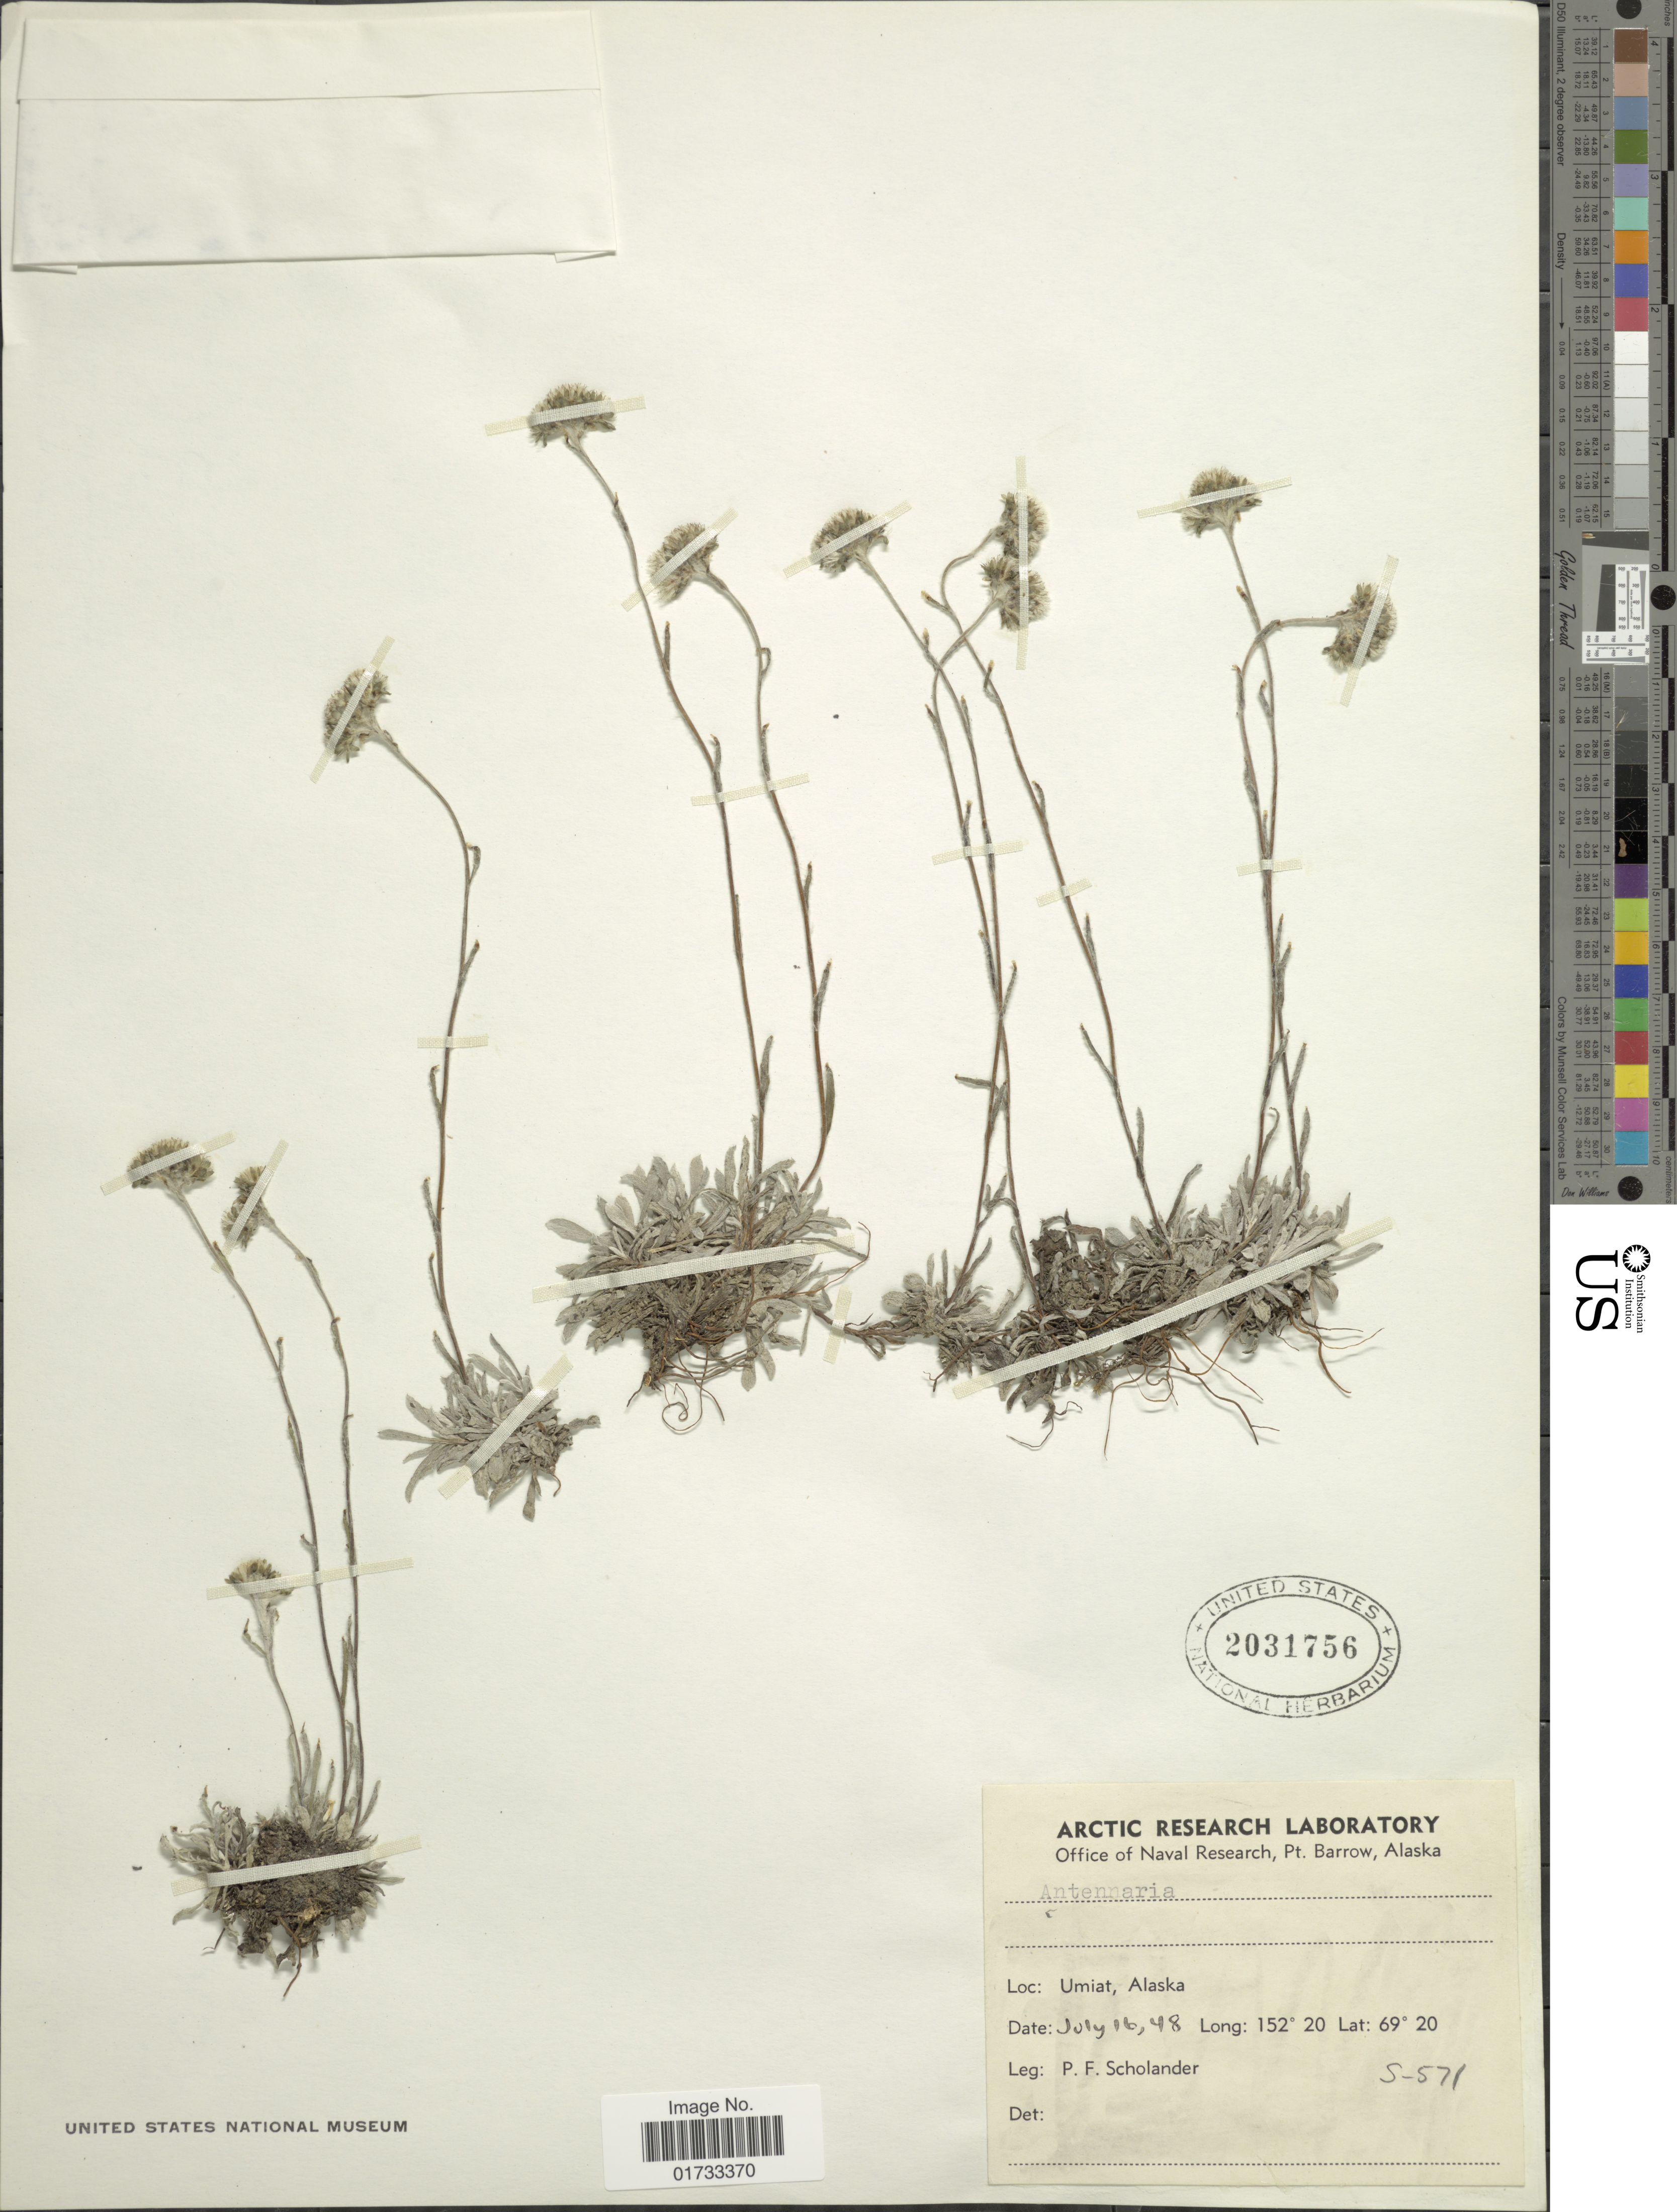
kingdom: Plantae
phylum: Tracheophyta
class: Magnoliopsida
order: Asterales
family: Asteraceae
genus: Antennaria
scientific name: Antennaria sp.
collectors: P. Scholander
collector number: S-571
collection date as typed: Transcribed d/m/y: 16/7/48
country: United States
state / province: Alaska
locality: Arctic Research Laboratory, Office at Naval Research, Pt. Barraw, Umiat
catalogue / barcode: US 2031756